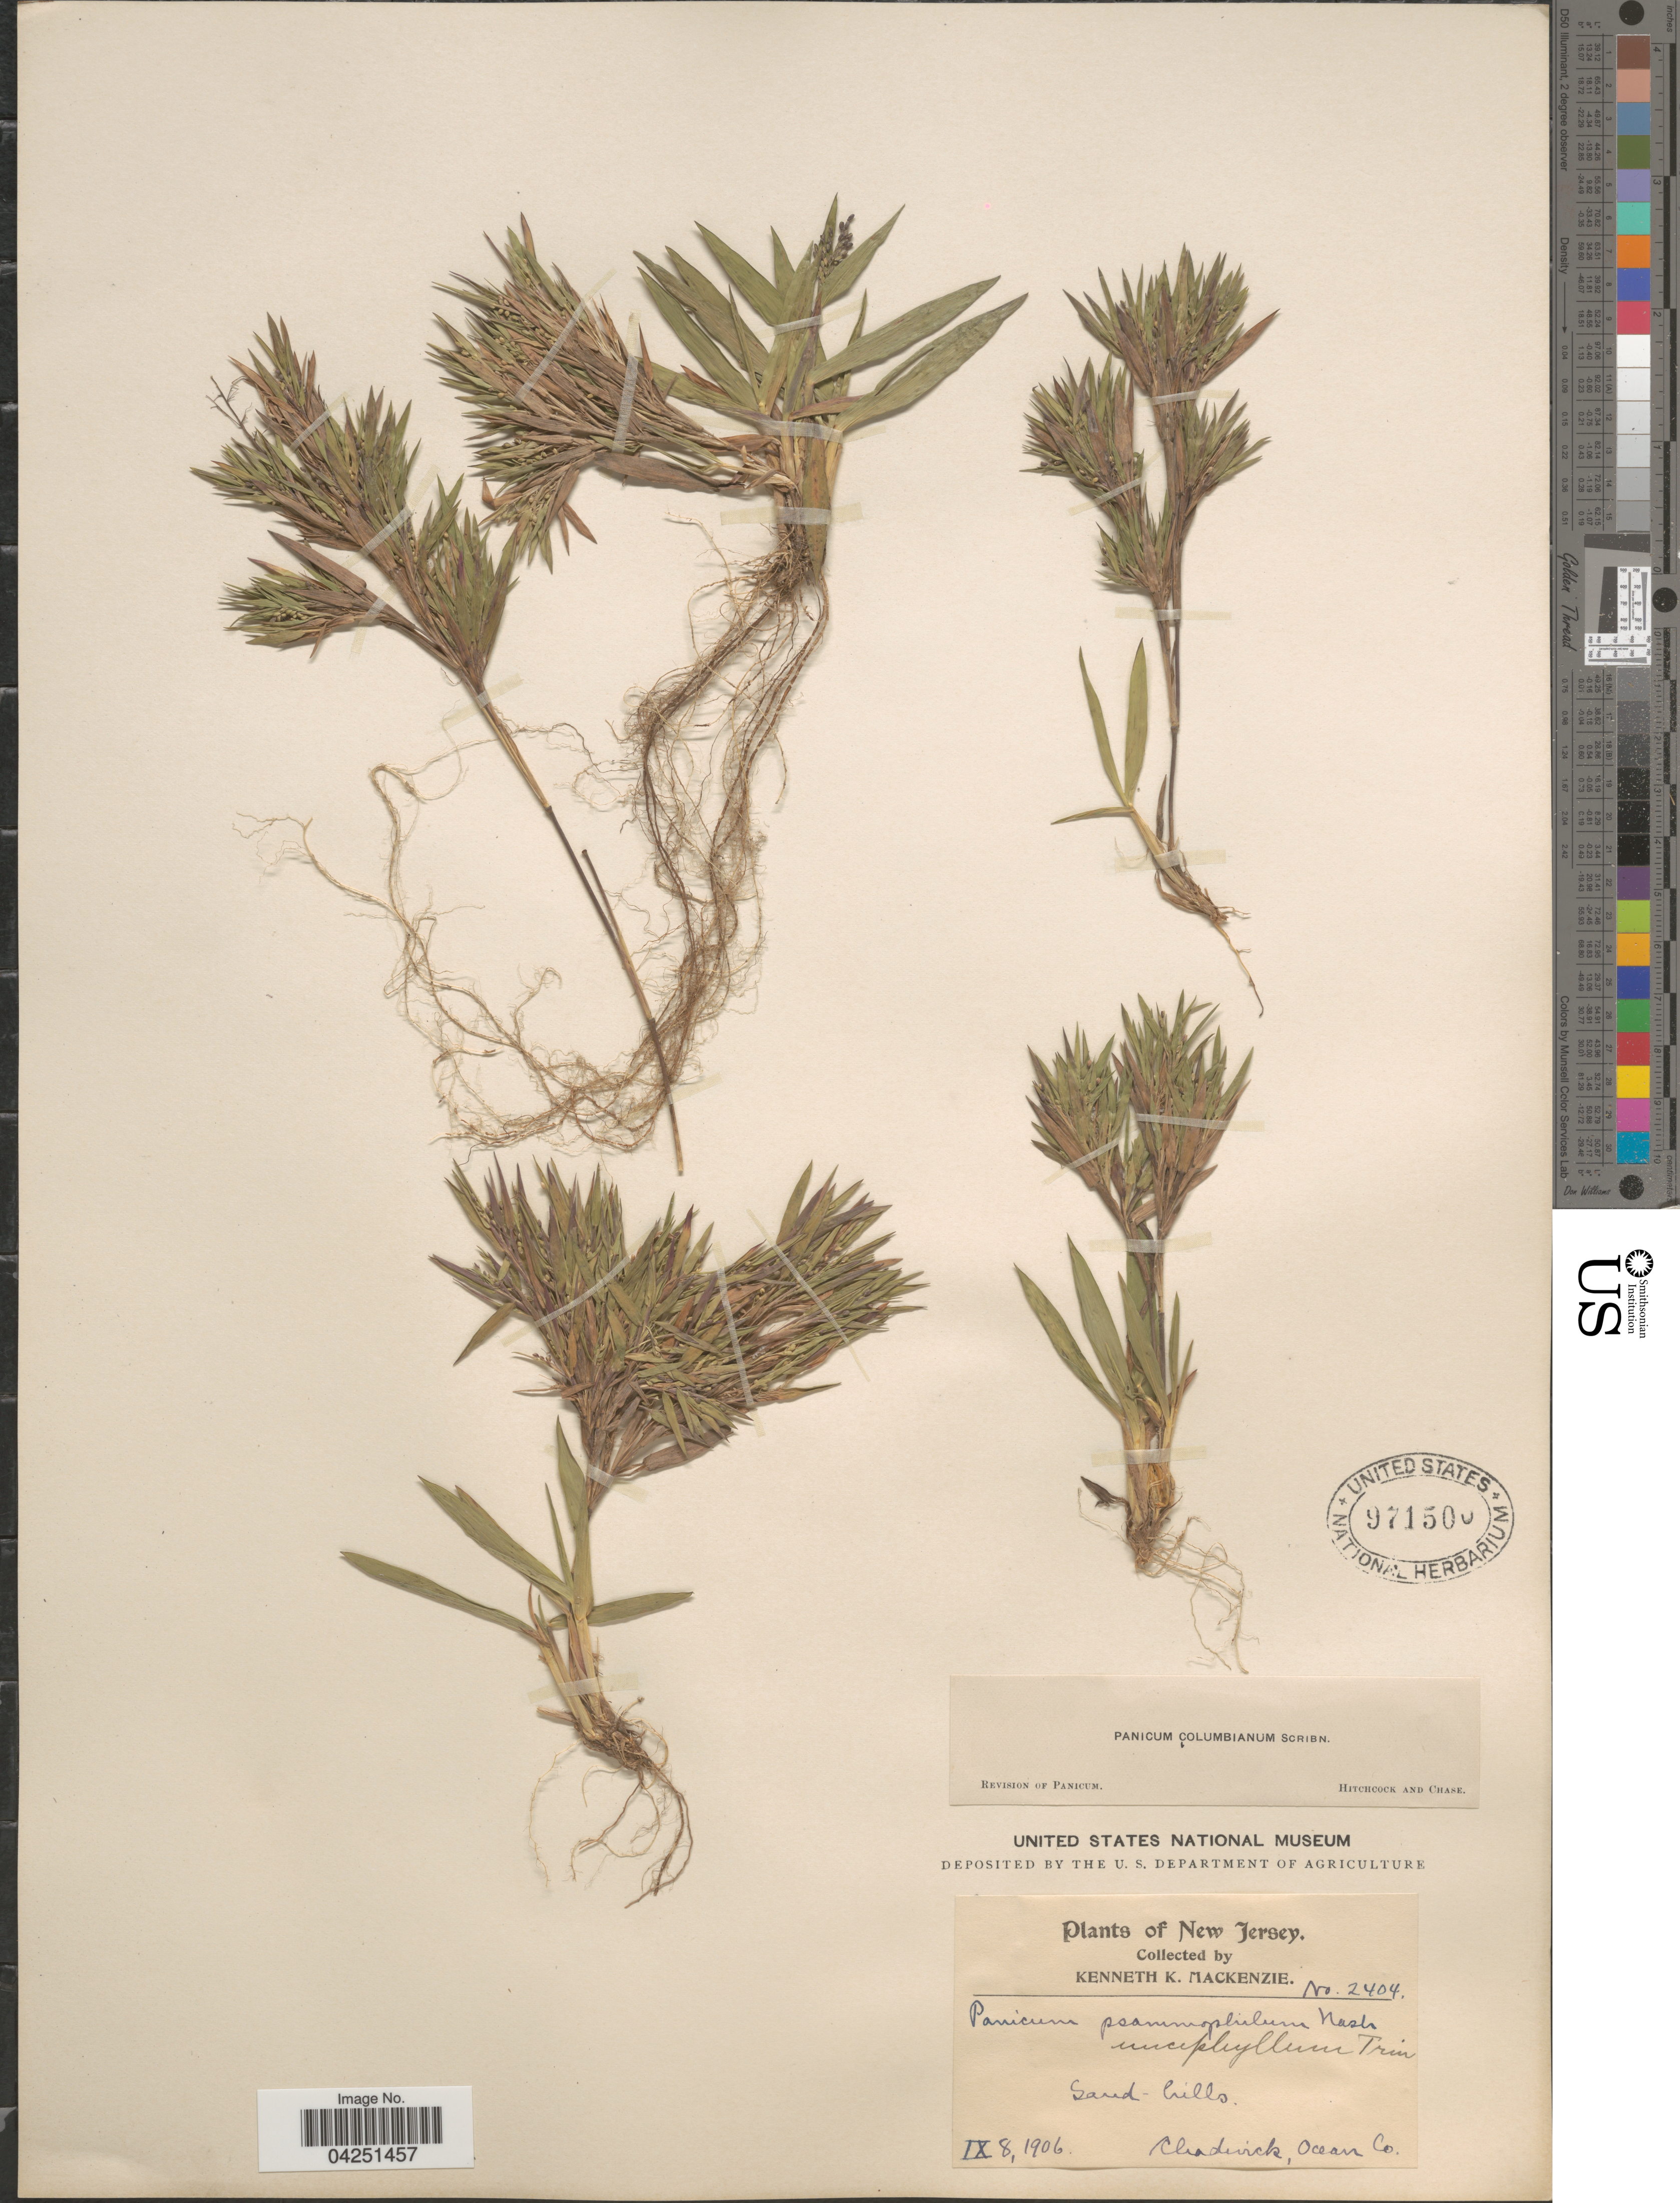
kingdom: Plantae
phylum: Tracheophyta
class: Liliopsida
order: Poales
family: Poaceae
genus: Dichanthelium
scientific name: Dichanthelium acuminatum var. acuminatum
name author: (Sw.) Gould & C.A. Clark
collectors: K. K. Mackenzie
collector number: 2404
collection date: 1906-09-08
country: United States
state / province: New Jersey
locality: Sand-hills. Chadwick, Ocean Co.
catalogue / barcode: US 971500